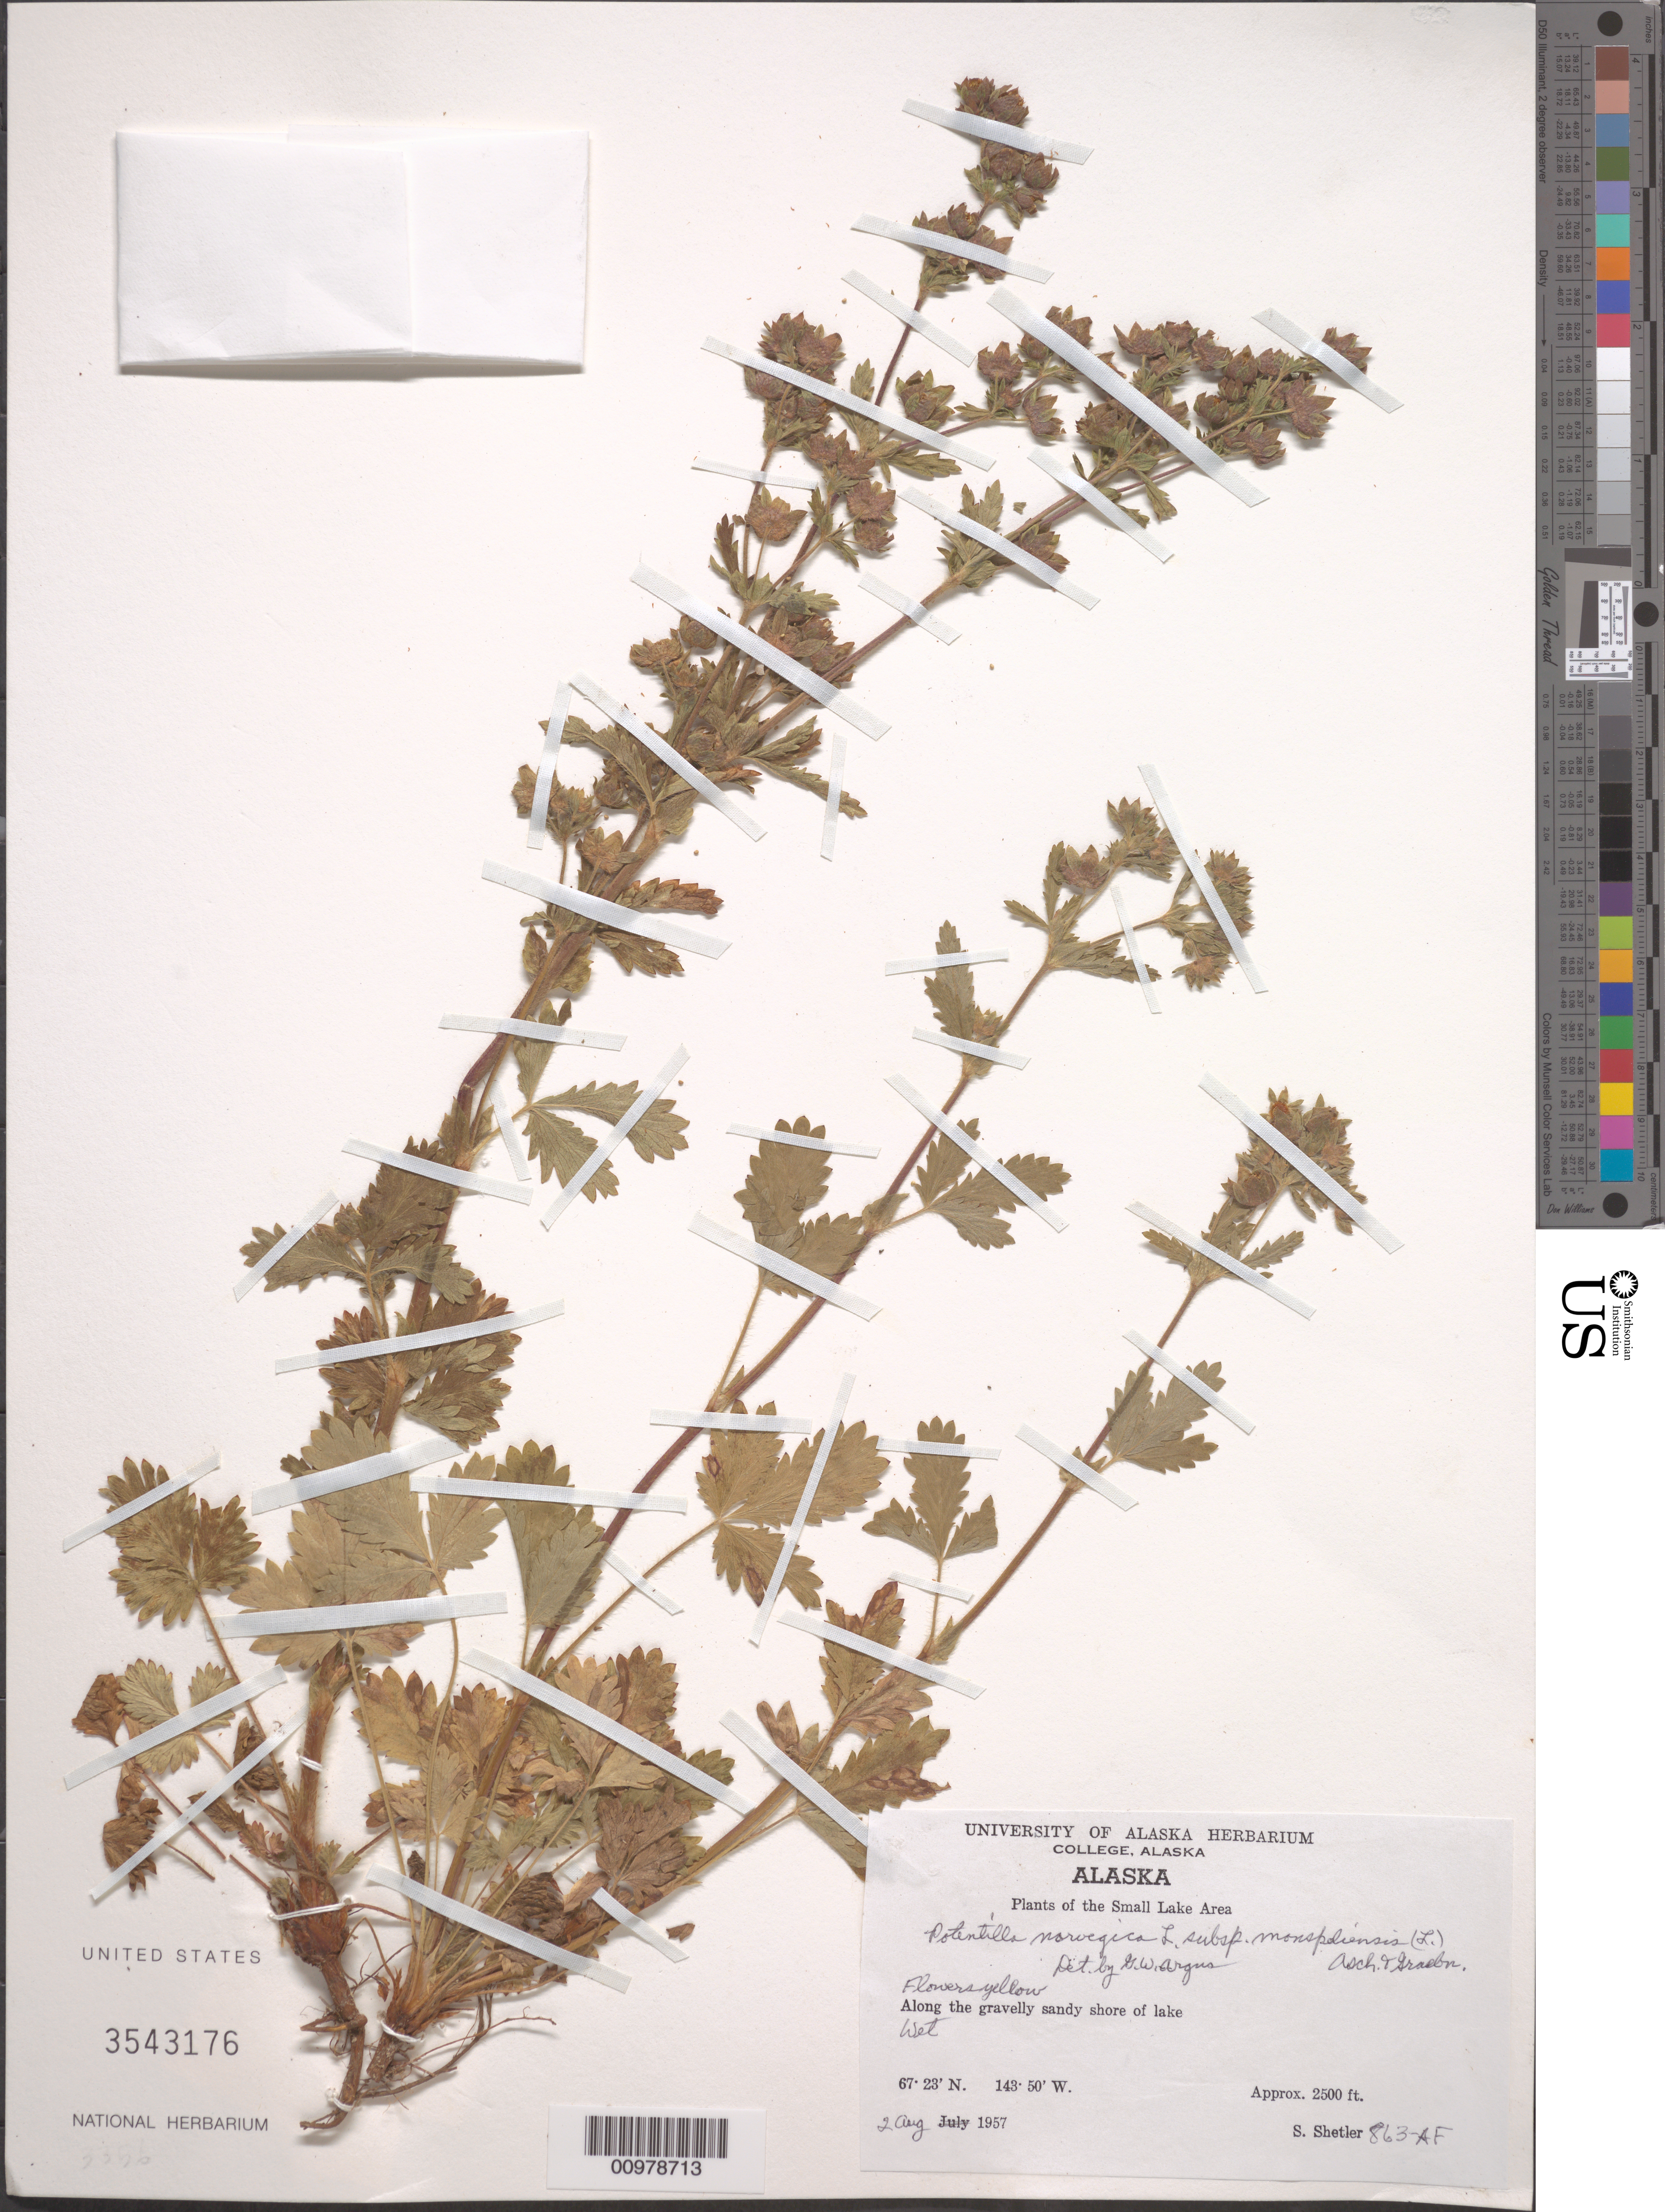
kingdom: Plantae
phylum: Tracheophyta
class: Magnoliopsida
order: Rosales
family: Rosaceae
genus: Potentilla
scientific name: Potentilla norvegica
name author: L.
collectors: S. Shetler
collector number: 863-AF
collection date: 1957-08-02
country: United States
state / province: Alaska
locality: Small Lake Area. Along the gravelly sandy shore of lake.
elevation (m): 762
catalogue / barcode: US 3543176